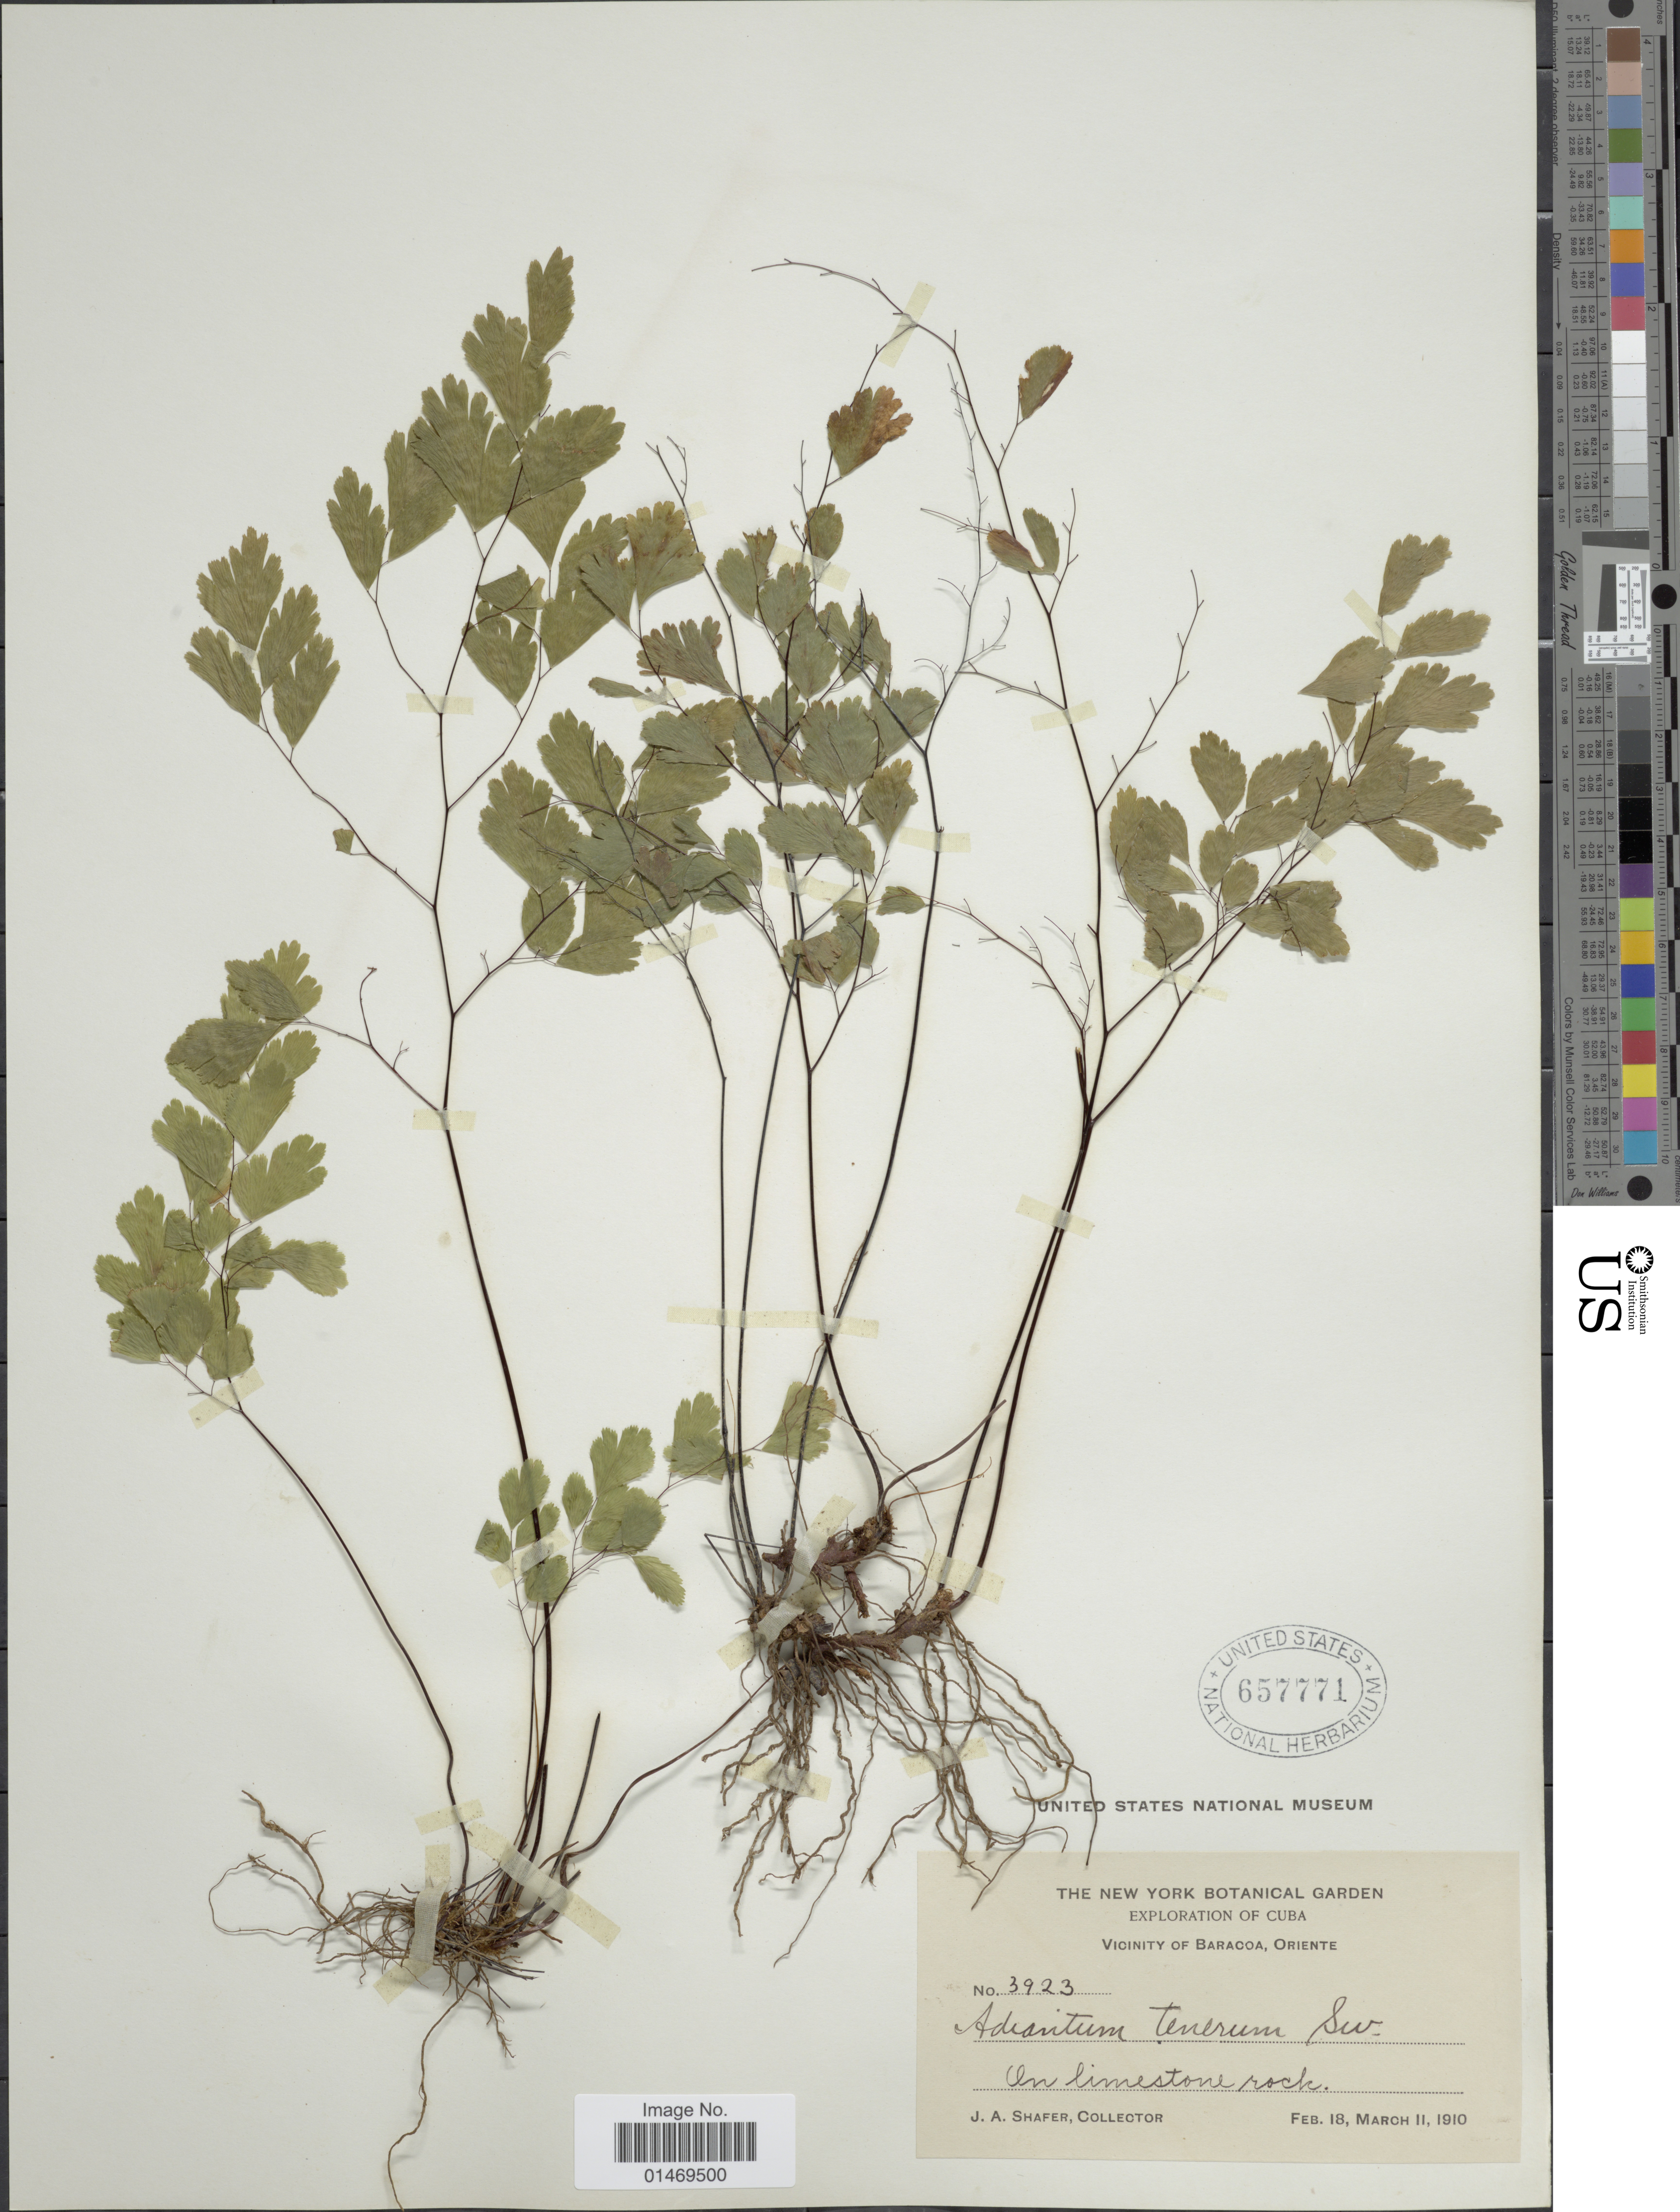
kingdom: Plantae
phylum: Tracheophyta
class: Polypodiopsida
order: Polypodiales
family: Pteridaceae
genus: Adiantum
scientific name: Adiantum tenerum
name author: Sw.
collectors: J. A. Shafer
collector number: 3923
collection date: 1910-02-18/1910-03-11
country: Cuba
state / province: Oriente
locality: Vicinity of Baracoa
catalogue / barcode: US 657771